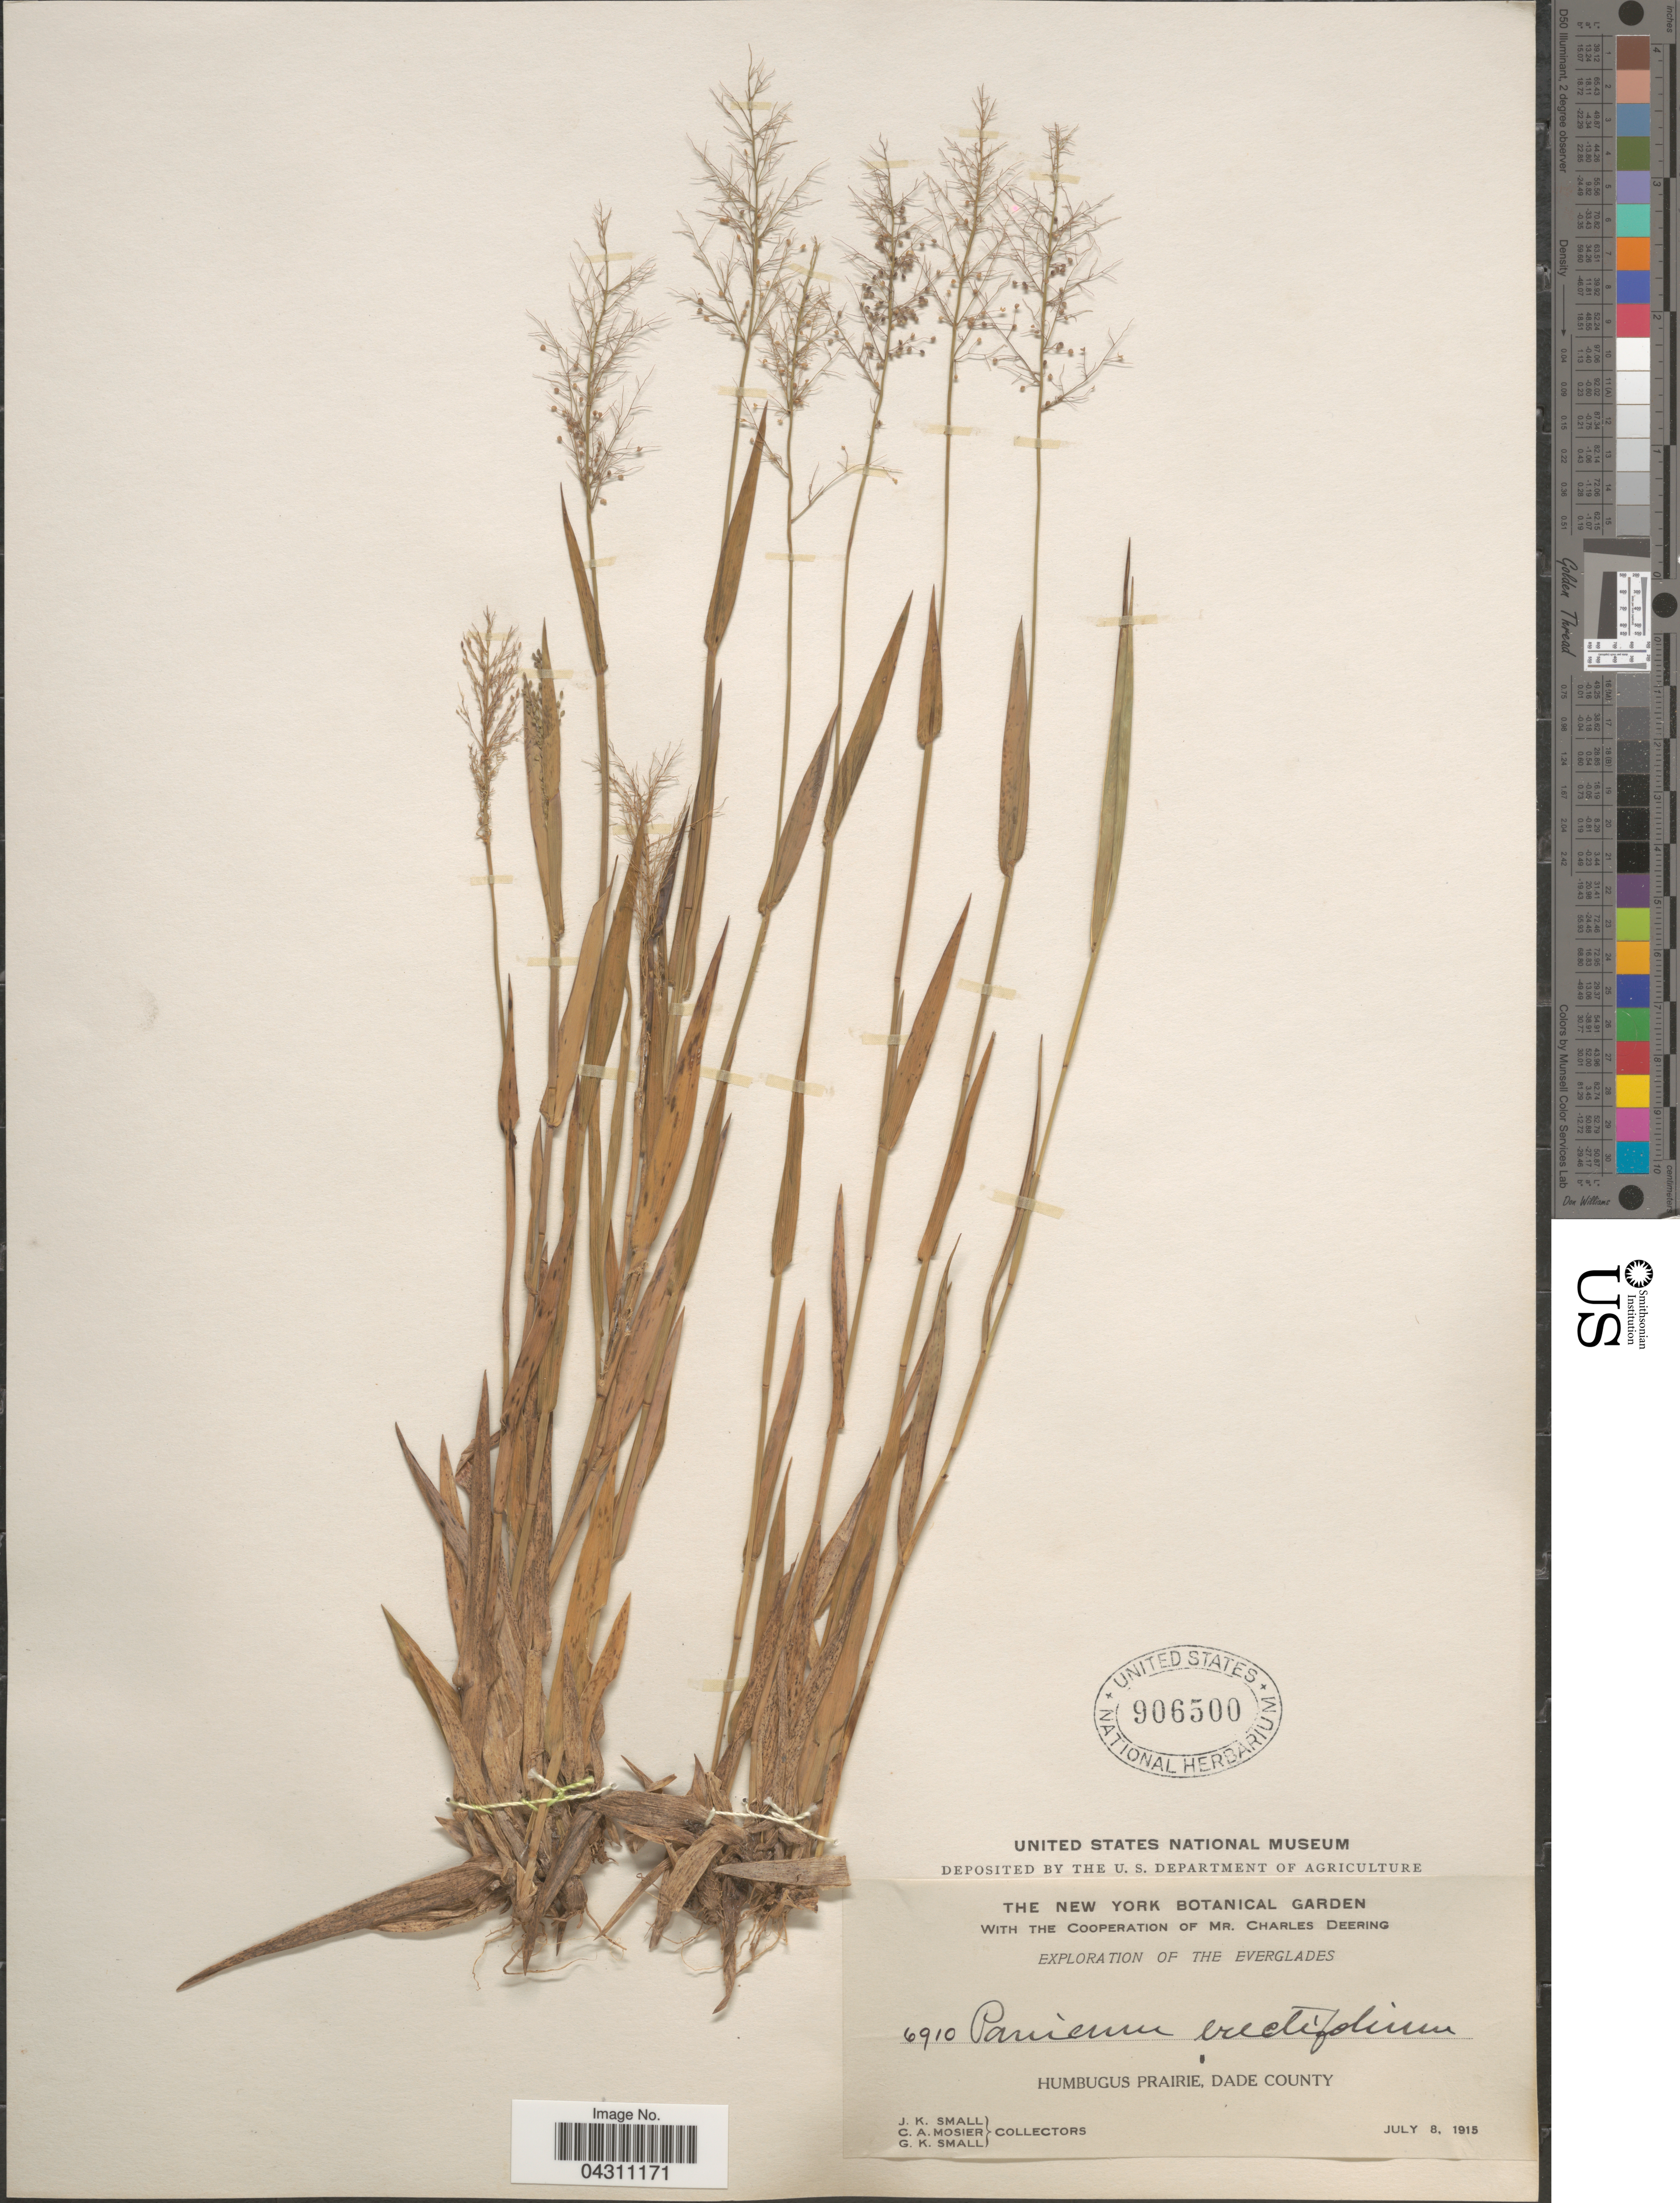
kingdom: Plantae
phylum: Tracheophyta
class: Liliopsida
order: Poales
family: Poaceae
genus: Dichanthelium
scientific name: Dichanthelium sphaerocarpon var. floridanum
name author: (Vasey) Davidse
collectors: J. K. Small, C. A. Mosier & G. K. Small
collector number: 6910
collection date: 1915-07-08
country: United States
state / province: Florida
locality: Exploration of the Everglades. Humbugus Prairie, Dade County.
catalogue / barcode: US 906500